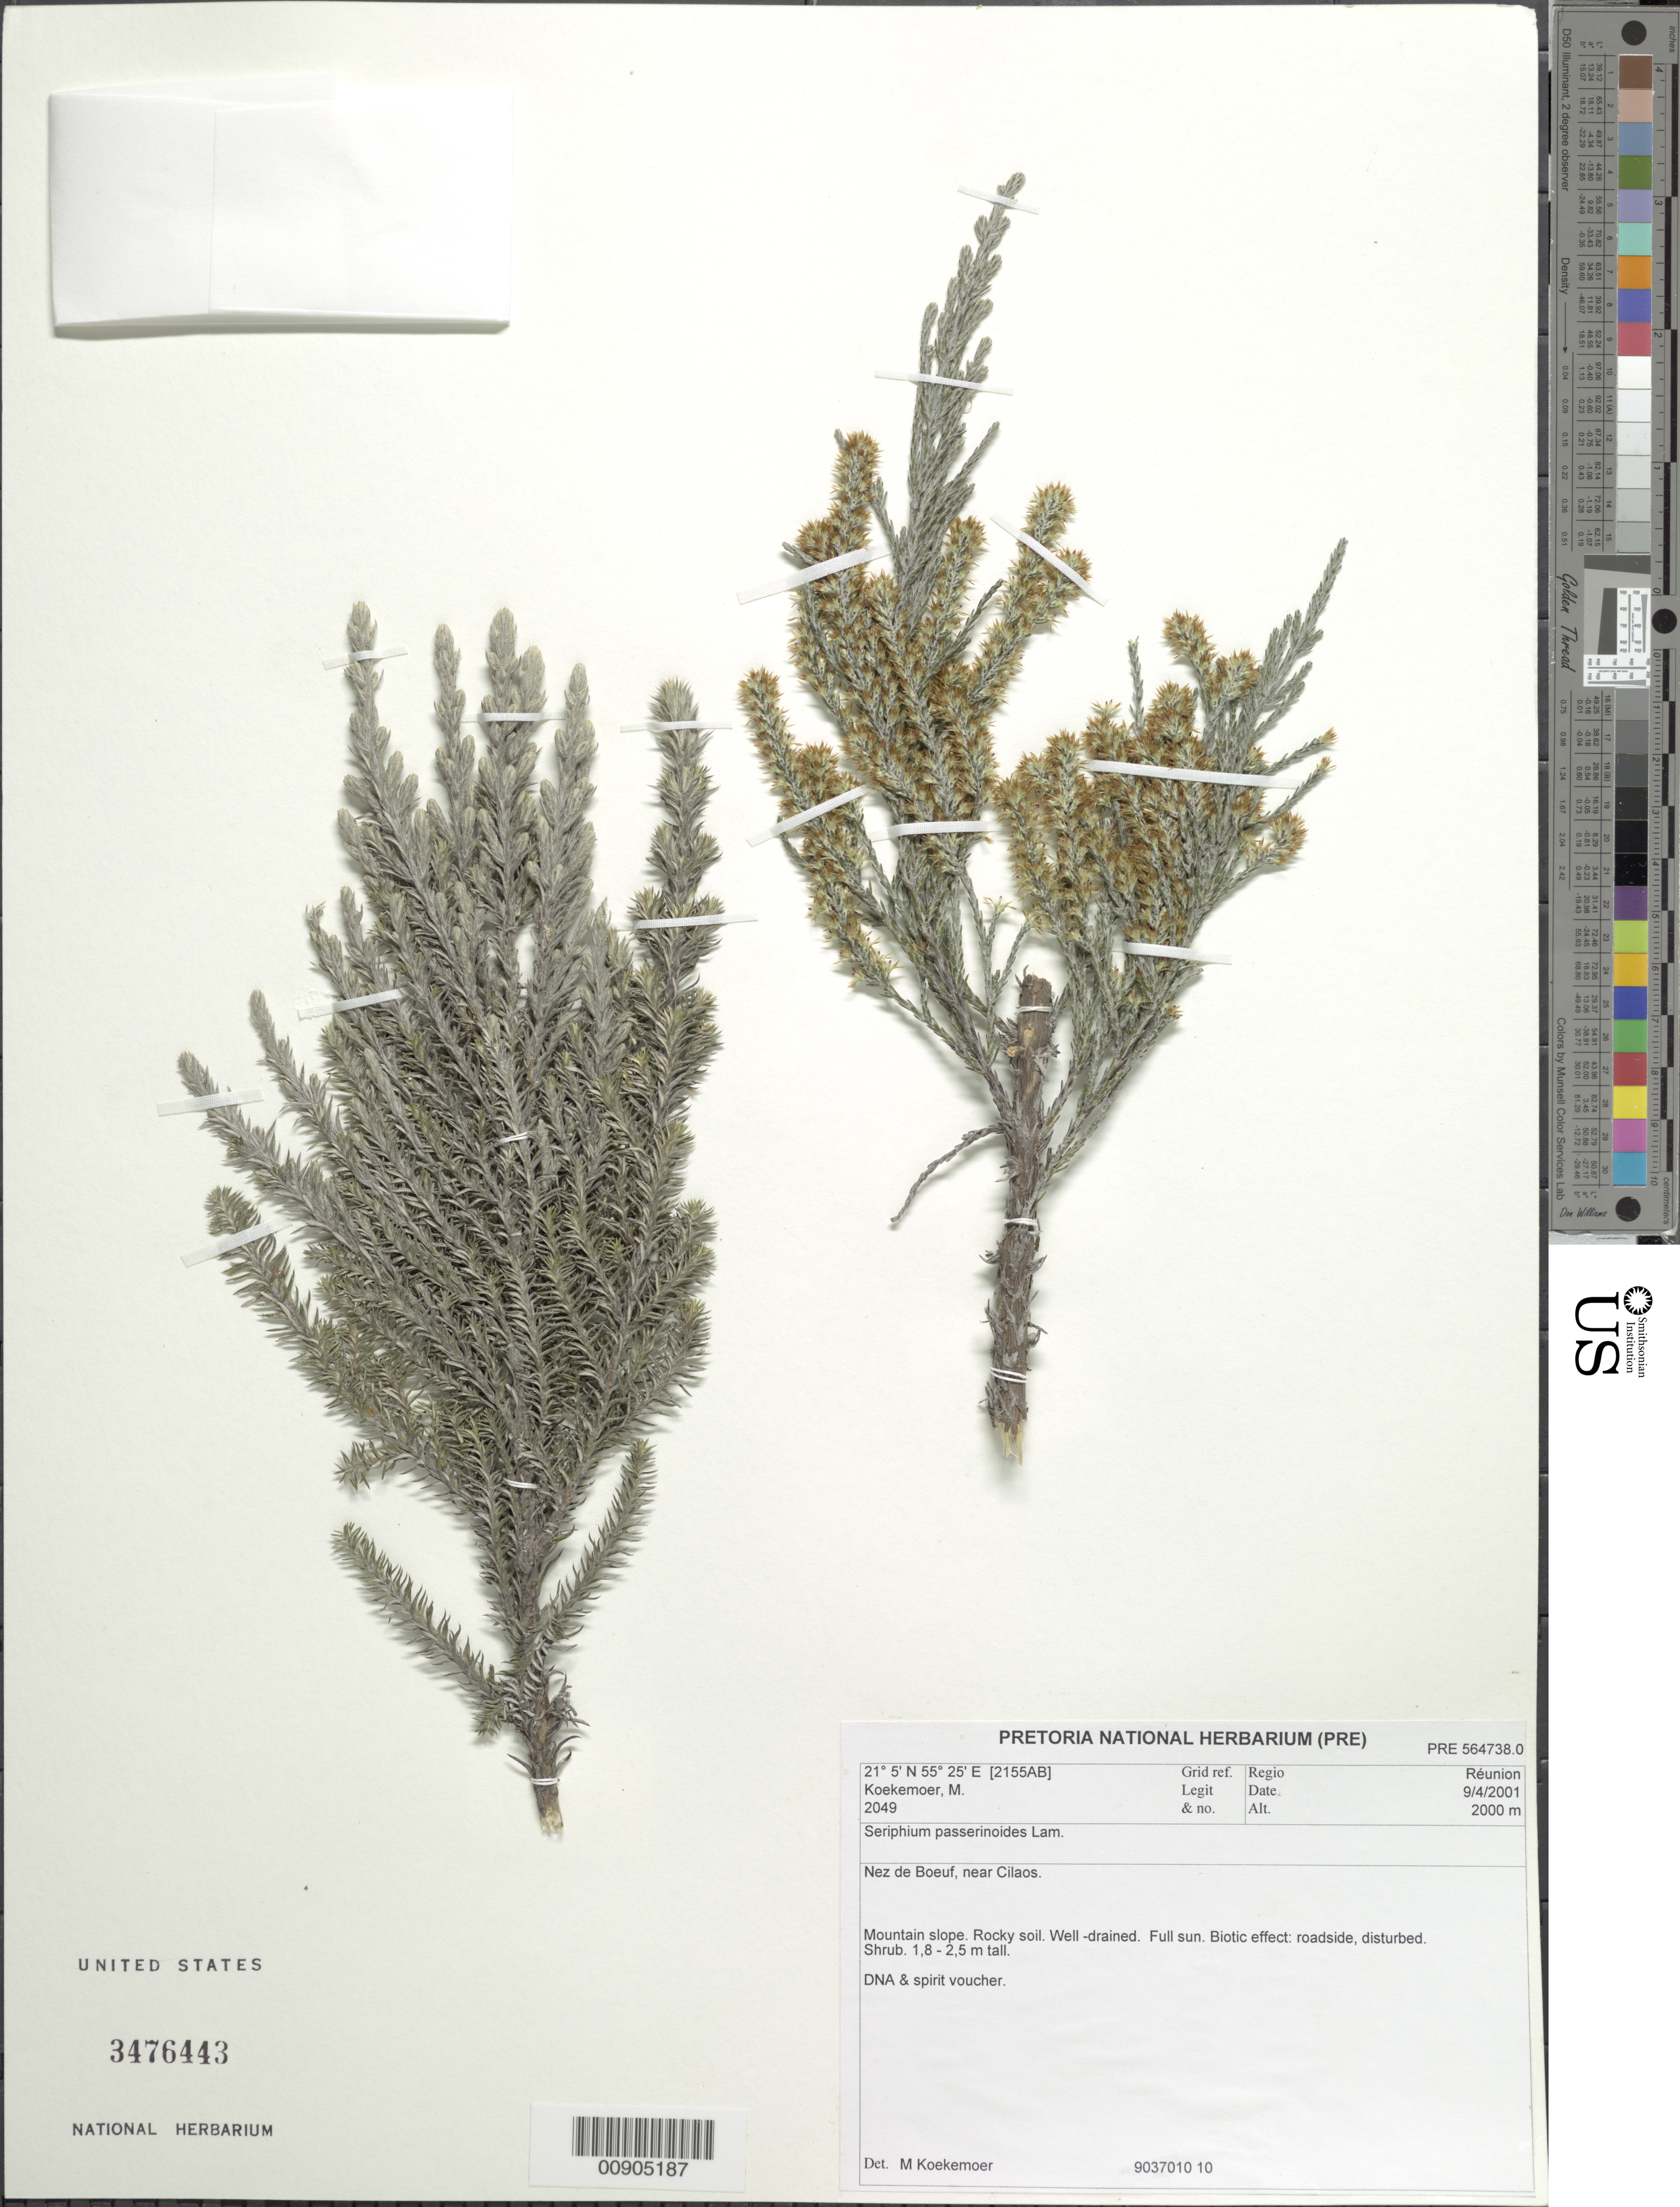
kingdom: Plantae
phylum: Tracheophyta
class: Magnoliopsida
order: Asterales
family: Asteraceae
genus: Seriphium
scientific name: Seriphium passerinoides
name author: Lam.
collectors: M. Koekemoer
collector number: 2049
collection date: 2001-04-09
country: Reunion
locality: Nez de Boeuf, near Cilaos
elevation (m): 2000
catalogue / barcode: US 3476443